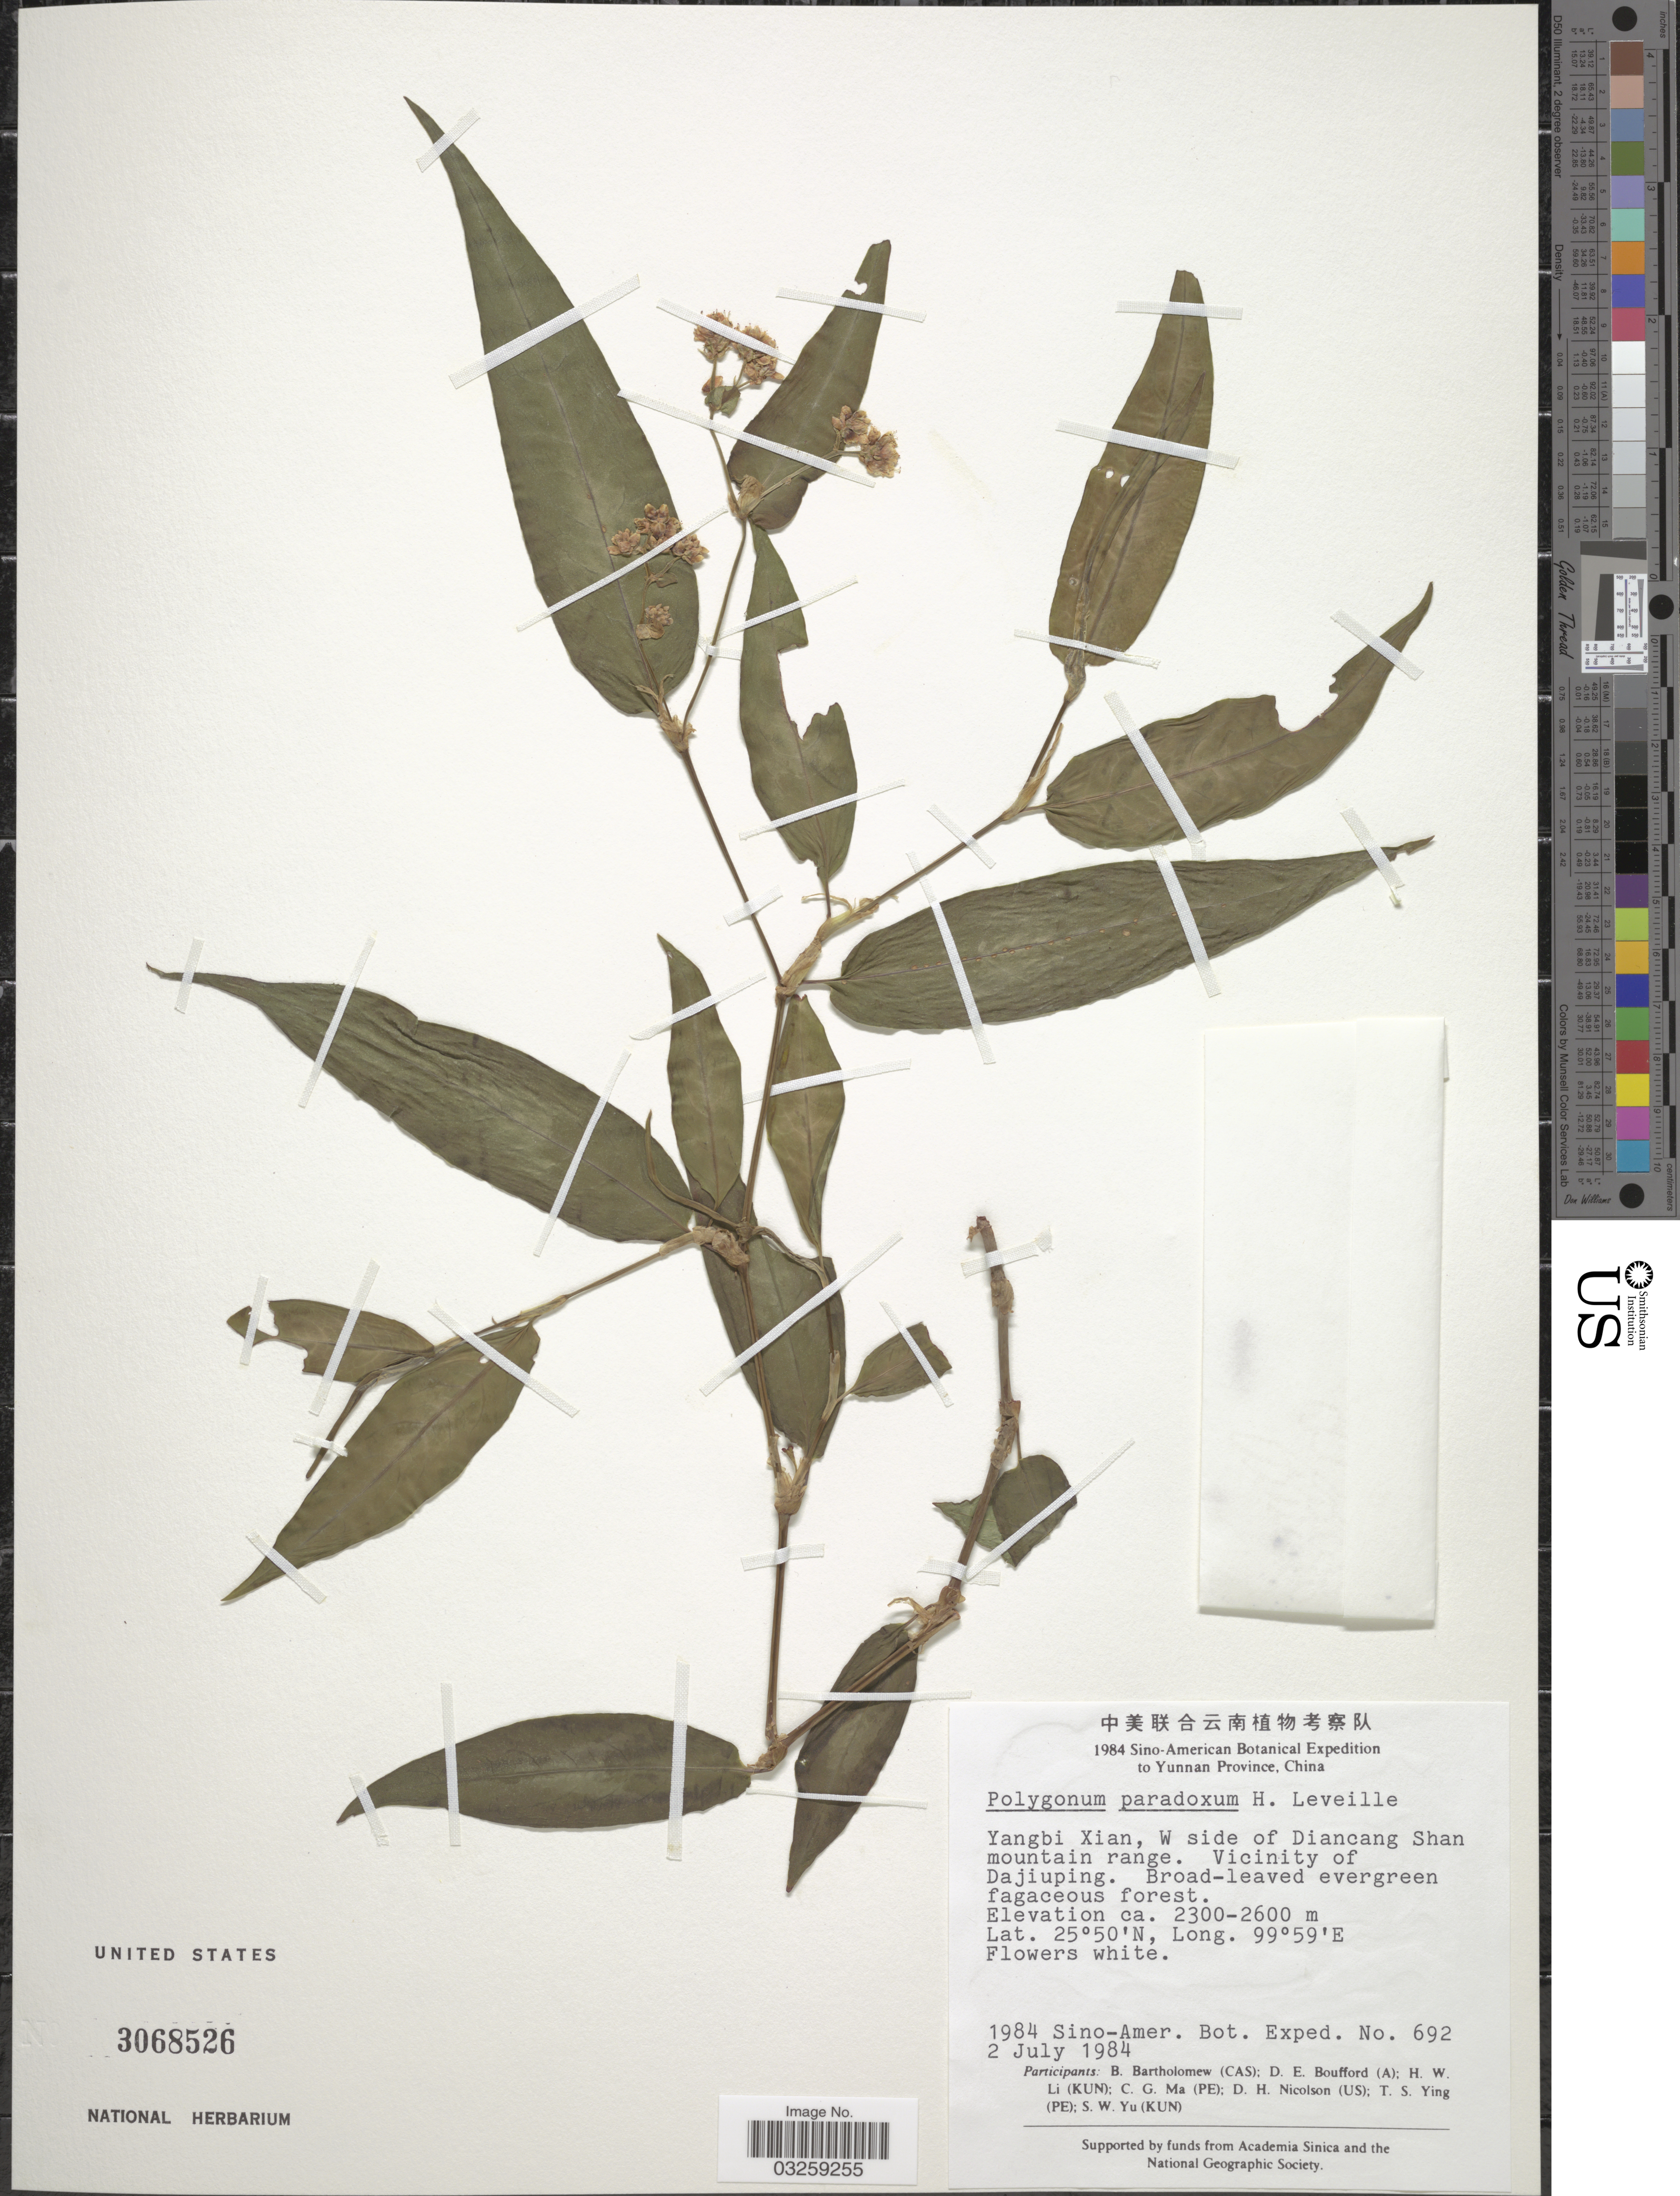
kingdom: Plantae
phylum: Tracheophyta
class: Magnoliopsida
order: Caryophyllales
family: Polygonaceae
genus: Polygonum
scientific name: Polygonum paradoxum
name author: H. Lév.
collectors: Sino-Amer. Bot. Exped. 1984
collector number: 692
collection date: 1984-07-02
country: China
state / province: Yunnan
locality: Yangbi Xian, W side of Diancang Shan mountain range. Vicinity of Dajiuping.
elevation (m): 2300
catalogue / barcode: US 3068526